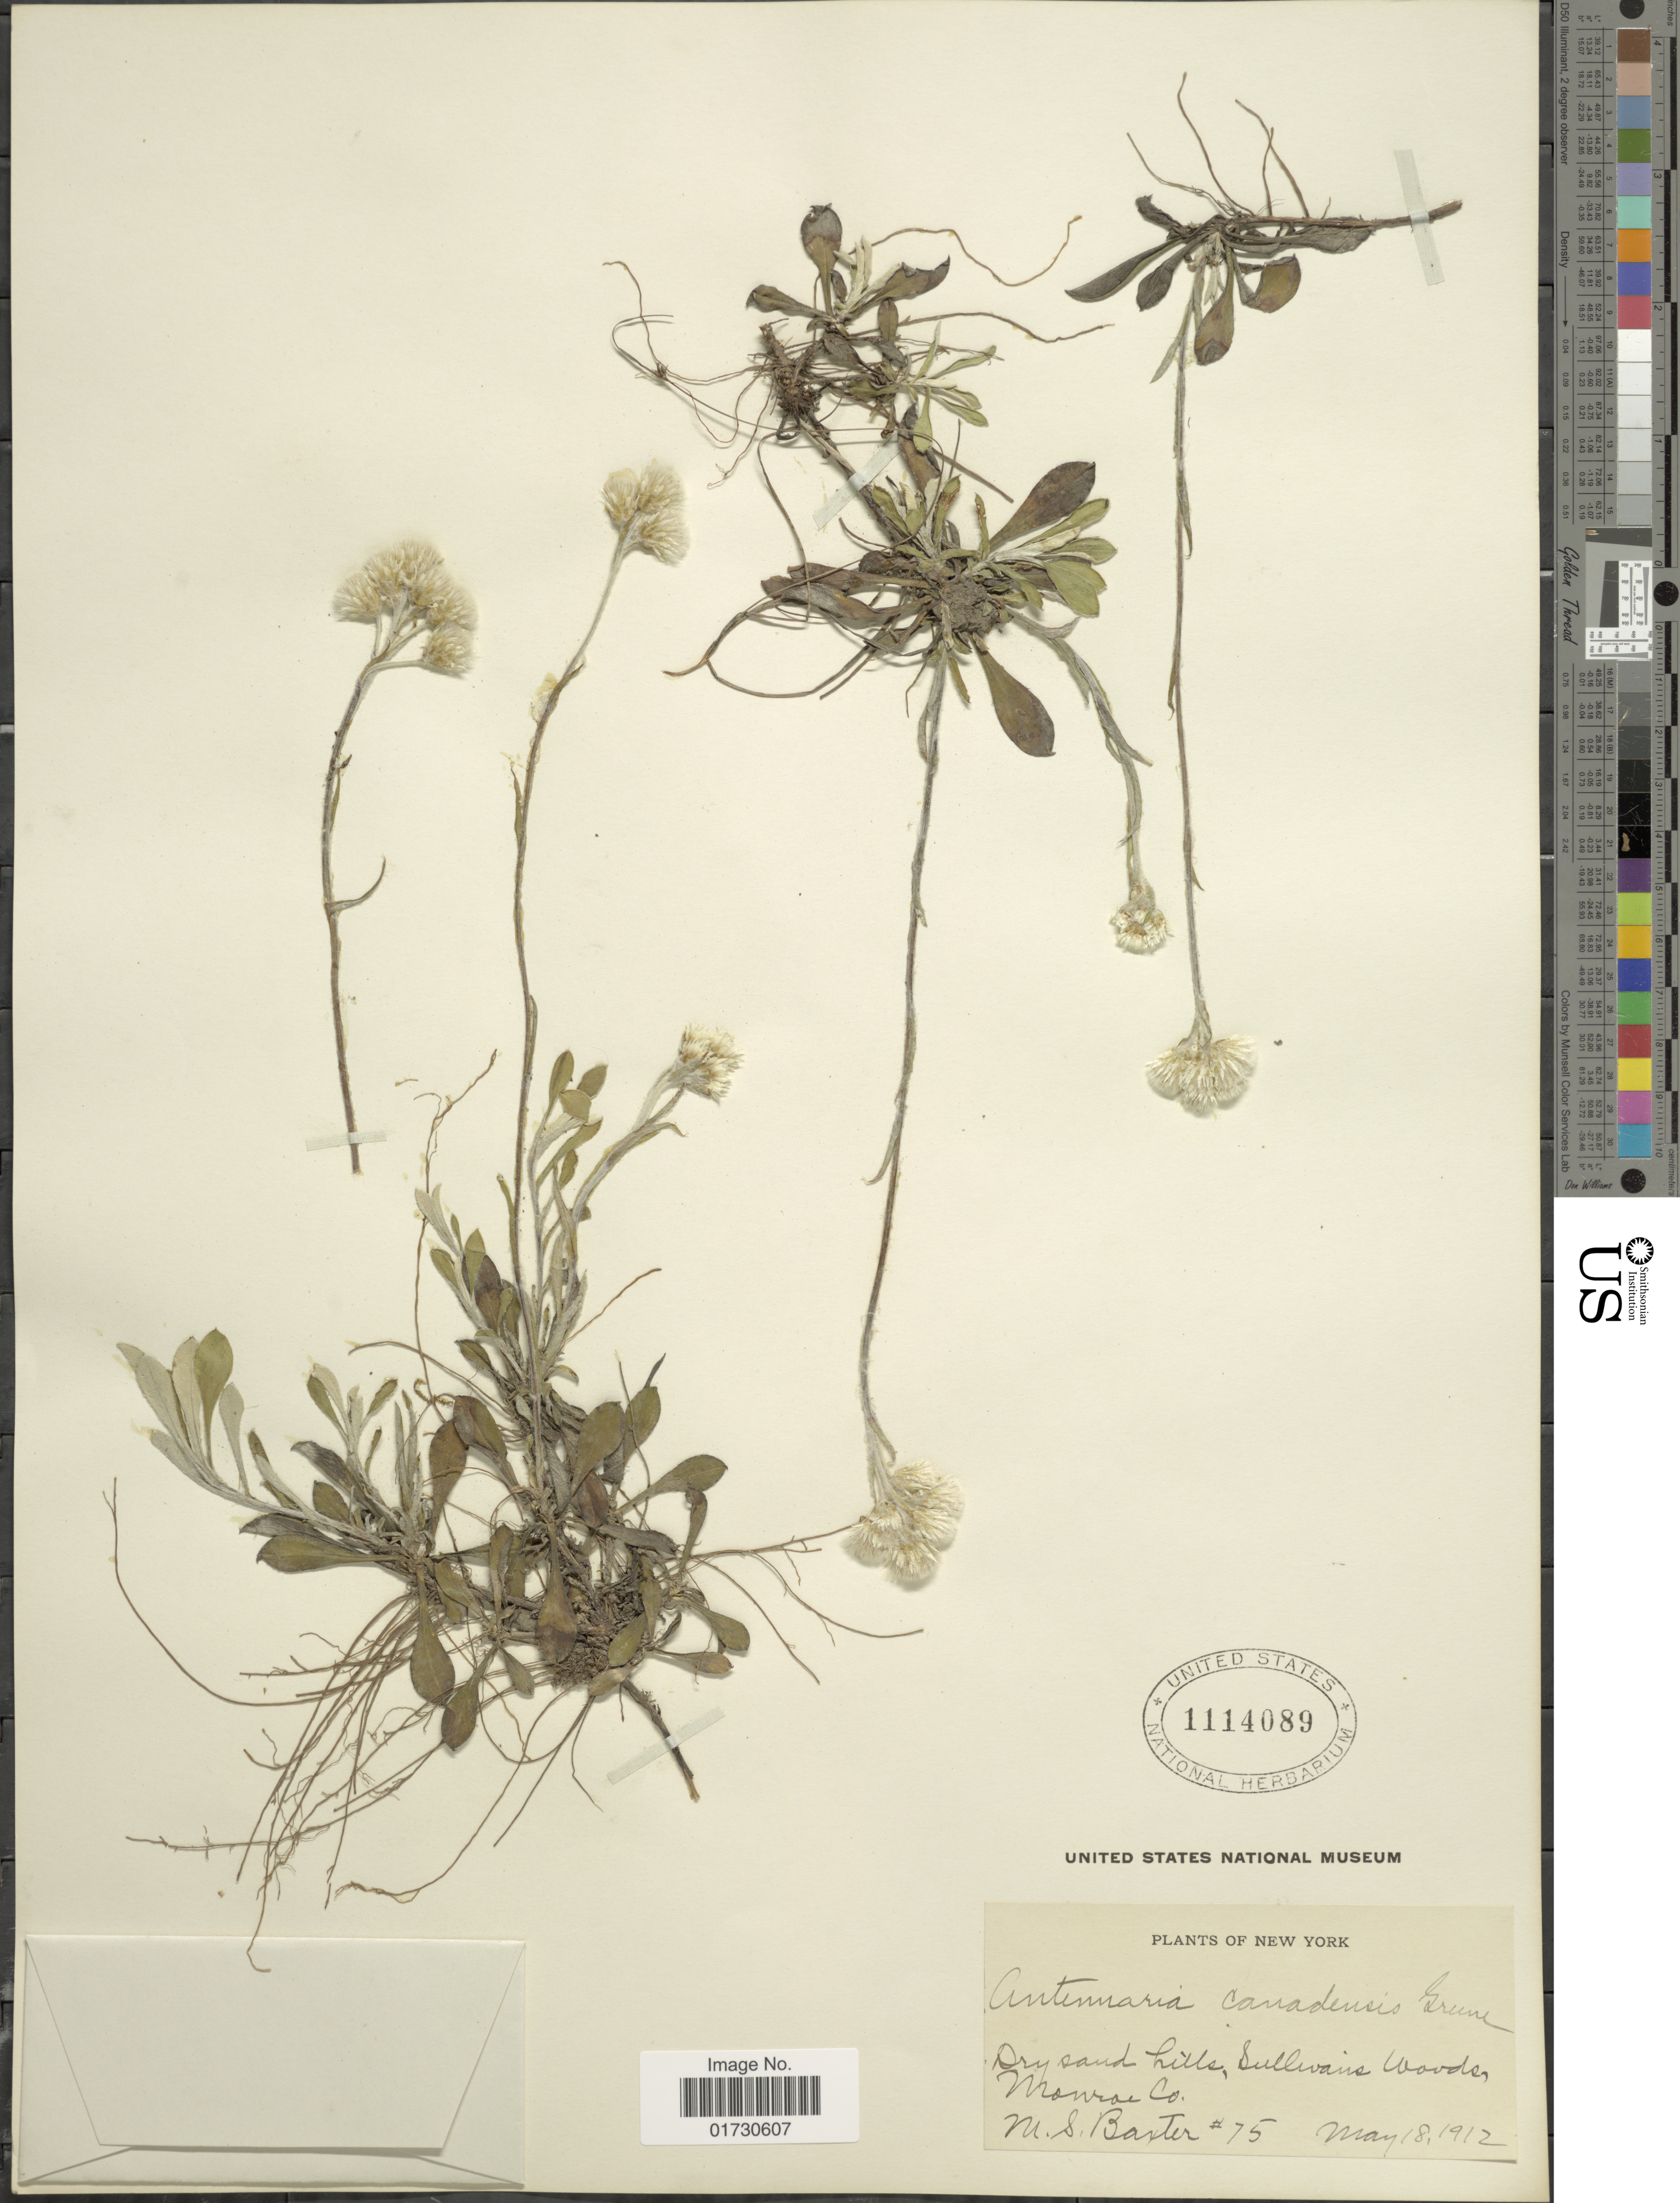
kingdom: Plantae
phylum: Tracheophyta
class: Magnoliopsida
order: Asterales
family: Asteraceae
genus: Antennaria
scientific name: Antennaria canadensis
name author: Greene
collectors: M. Baxter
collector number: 75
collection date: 1912-05-18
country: United States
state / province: New York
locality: Dry sand hills, Sullivains Wooded, Monroe Co.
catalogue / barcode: US 1114089